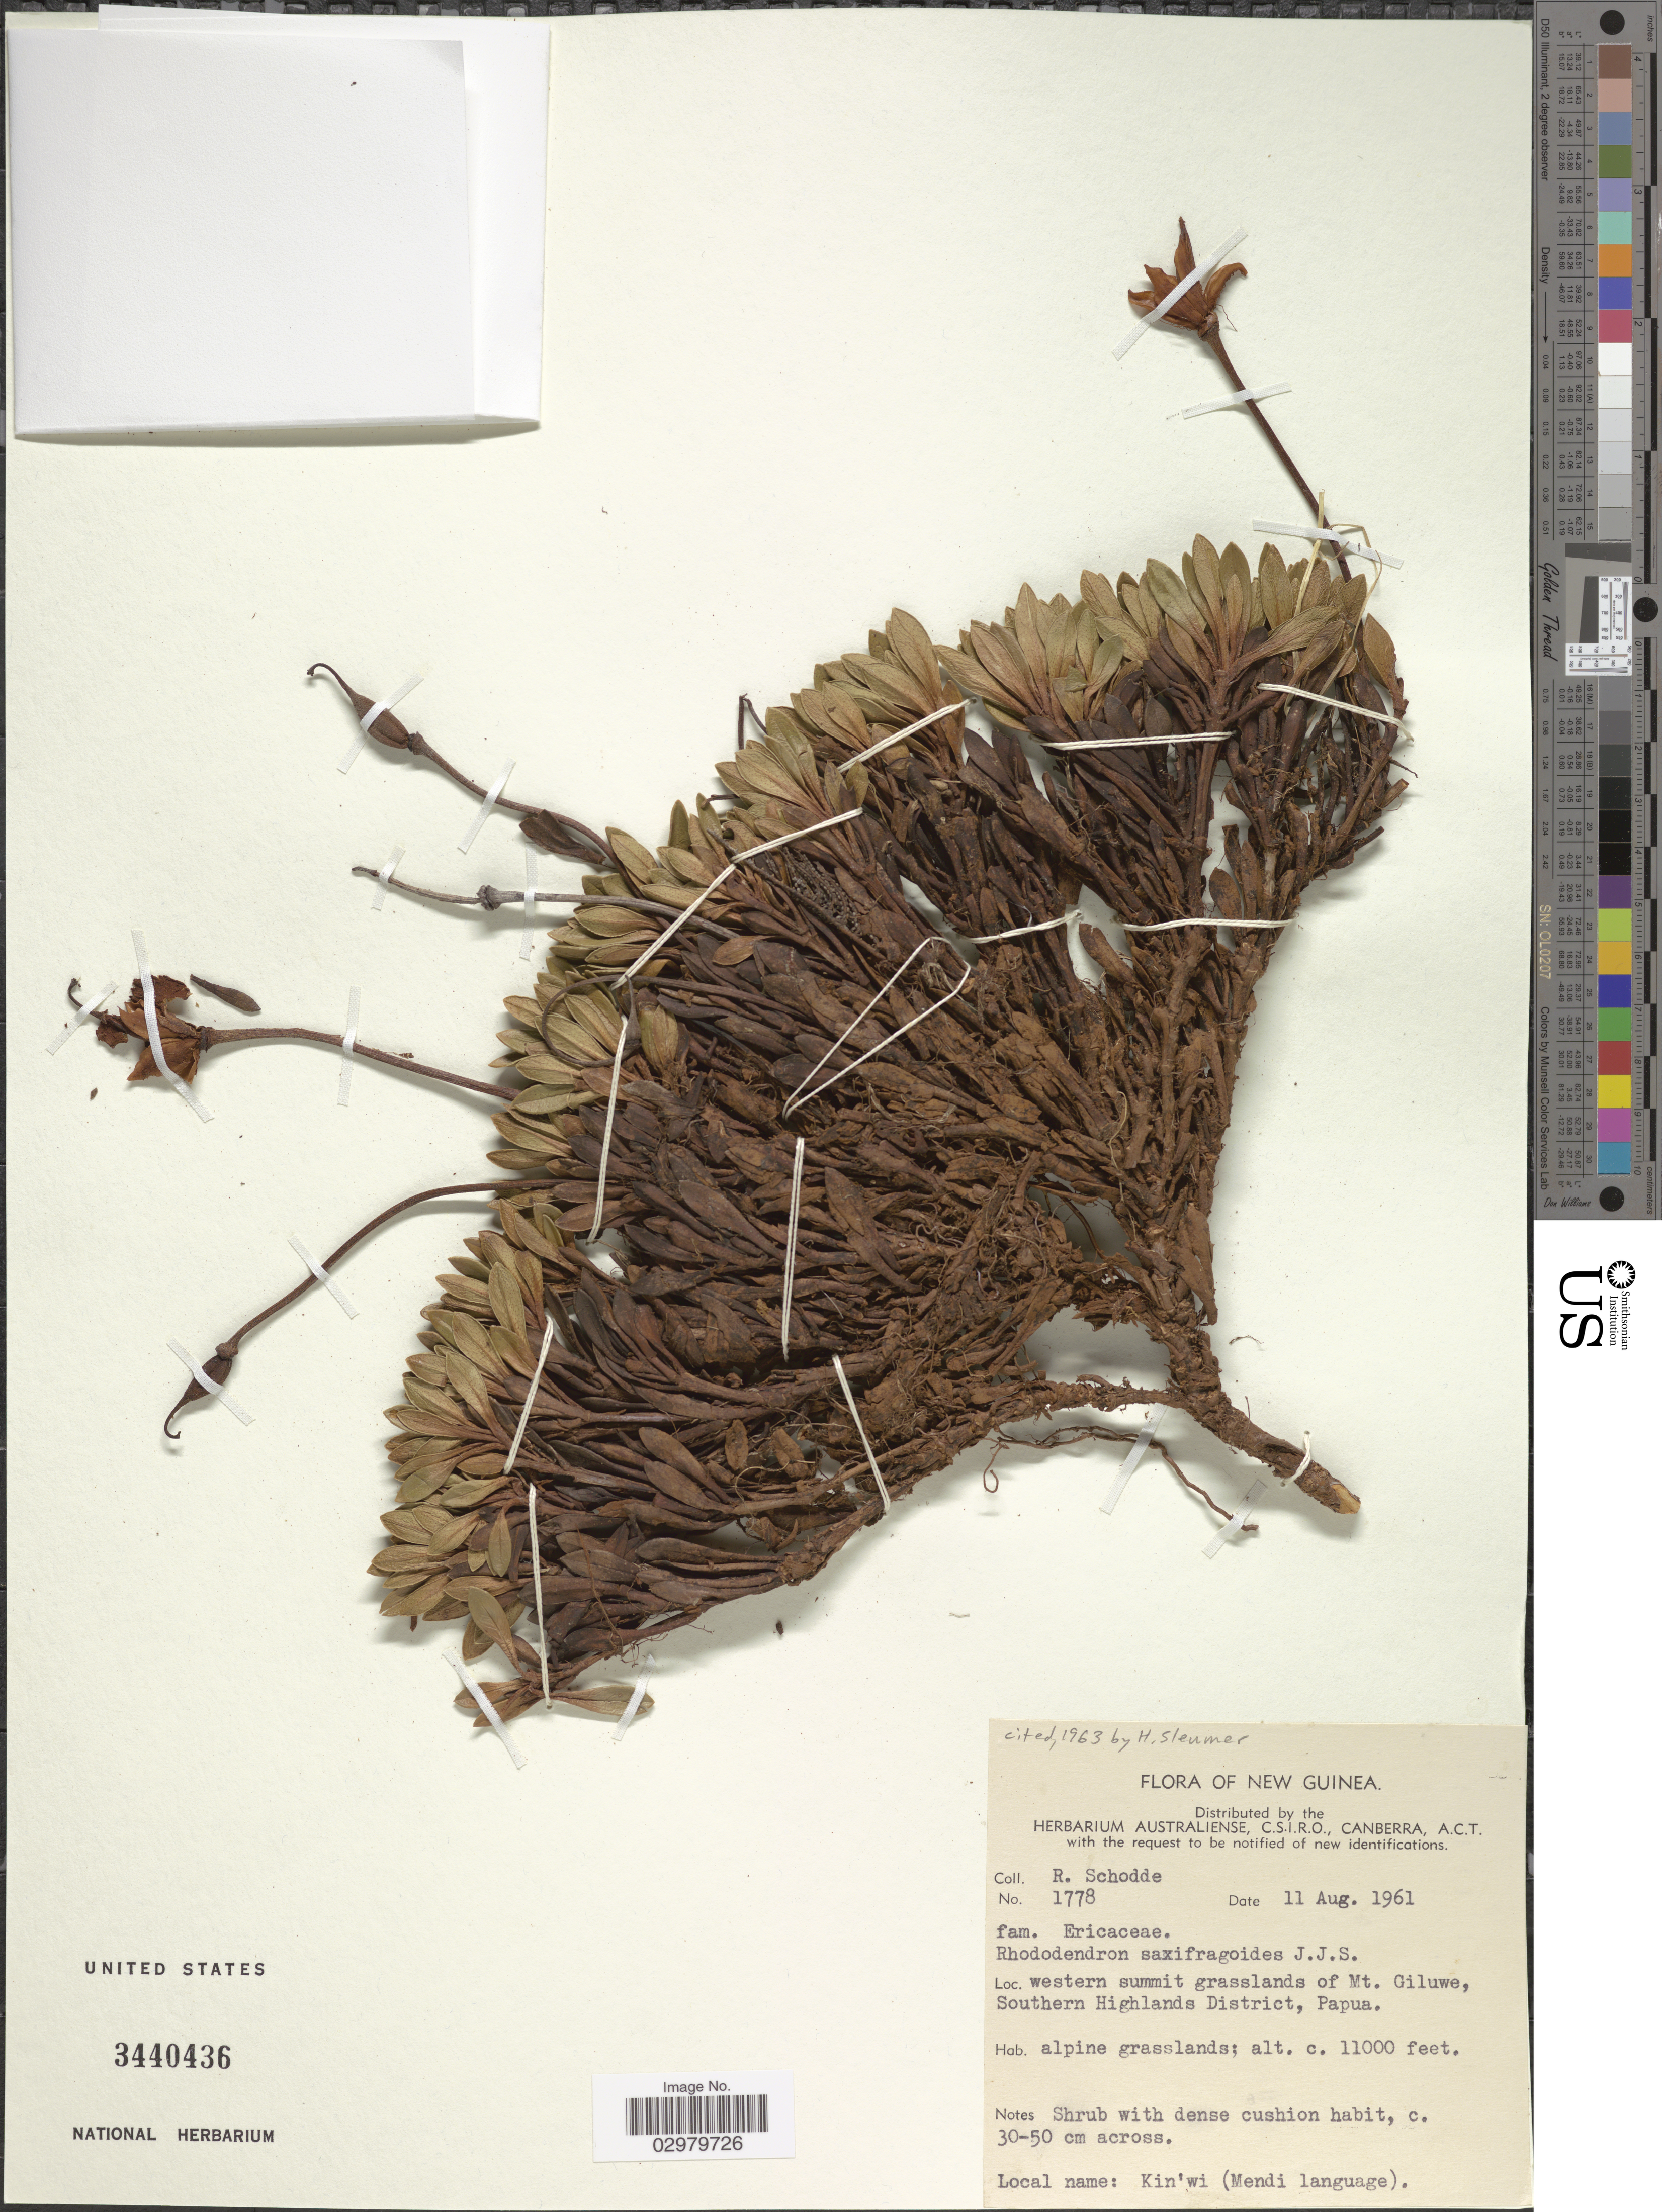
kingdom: Plantae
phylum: Tracheophyta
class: Magnoliopsida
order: Ericales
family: Ericaceae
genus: Rhododendron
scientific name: Rhododendron saxifragoides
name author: J.J. Sm.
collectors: R. Schodde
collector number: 1778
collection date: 1961-08-11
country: Papua New Guinea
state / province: Southern Highlands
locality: New Guinea. Western summit grasslands of Mt. Giluwe, Southern Highlands District, Papua.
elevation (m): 3353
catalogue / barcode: US 3440436